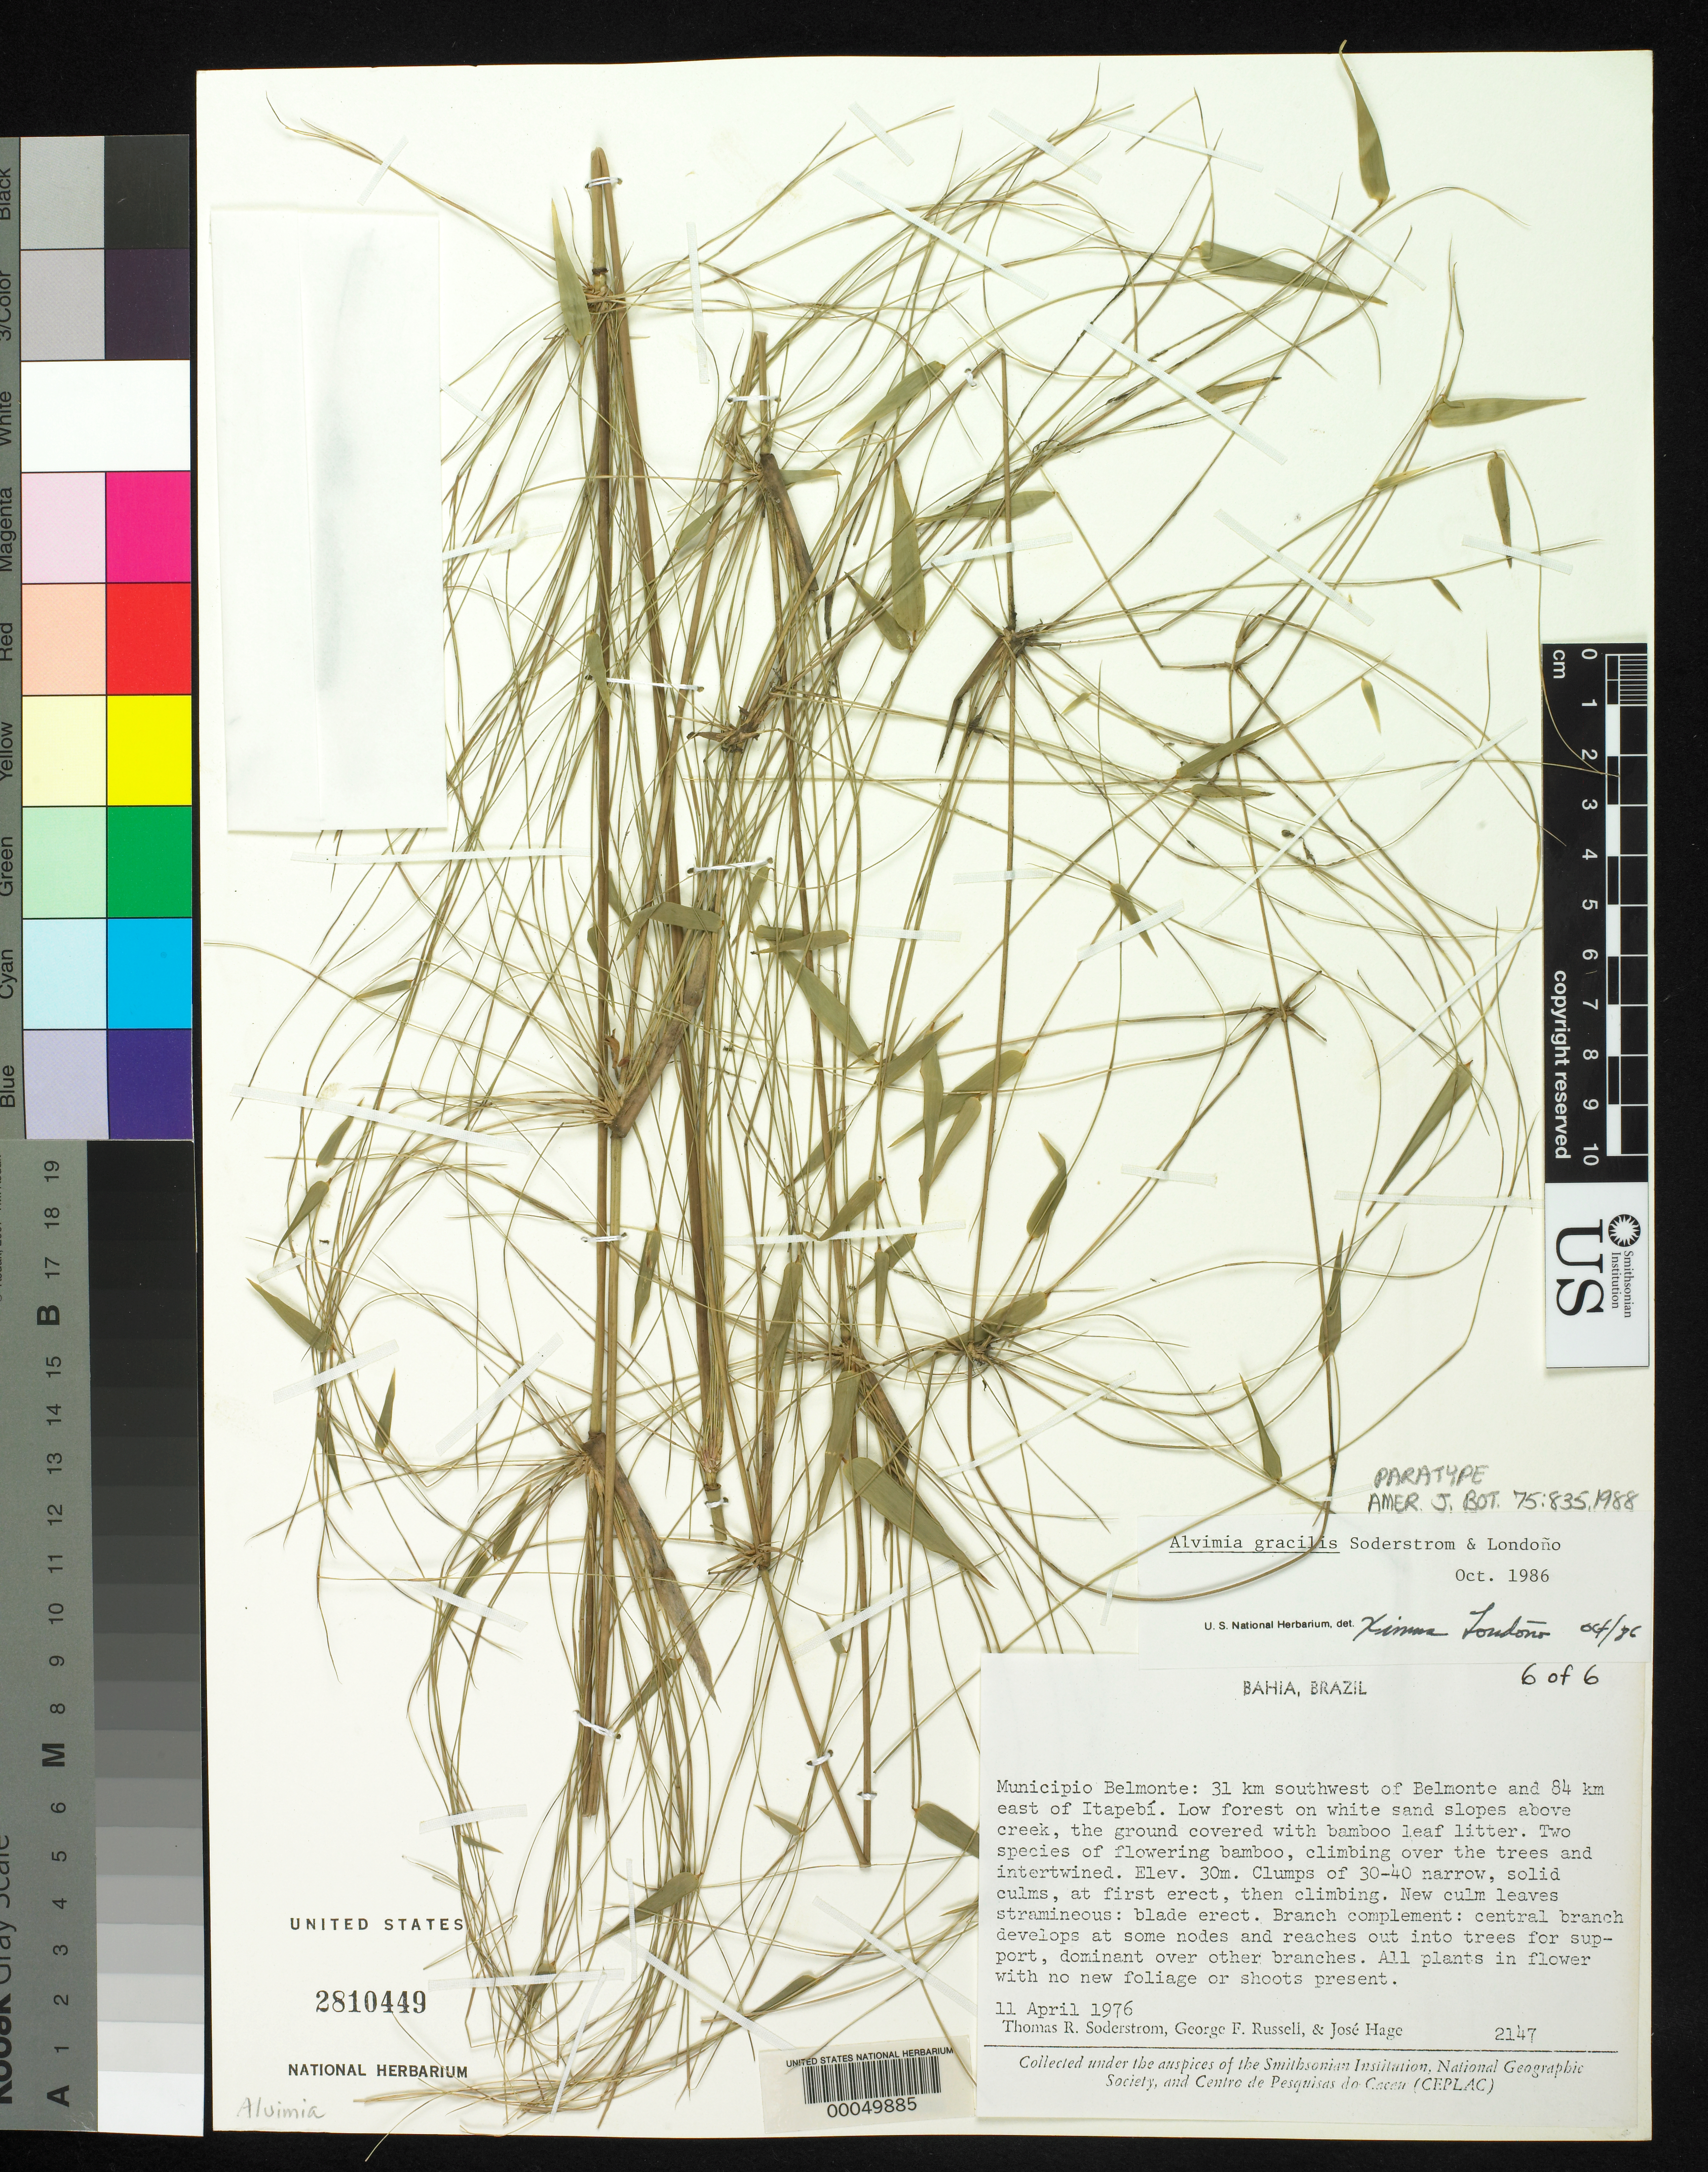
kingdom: Plantae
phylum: Tracheophyta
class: Liliopsida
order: Poales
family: Poaceae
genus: Alvimia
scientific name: Alvimia gracilis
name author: Soderstr. & Londoño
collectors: T. R. Soderstrom, G. Russell & J. Hage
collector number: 2147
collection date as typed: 11 Apr 1976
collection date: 1976-04-11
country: Brazil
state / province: Bahia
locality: Belmonte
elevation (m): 30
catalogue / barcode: US 2810449